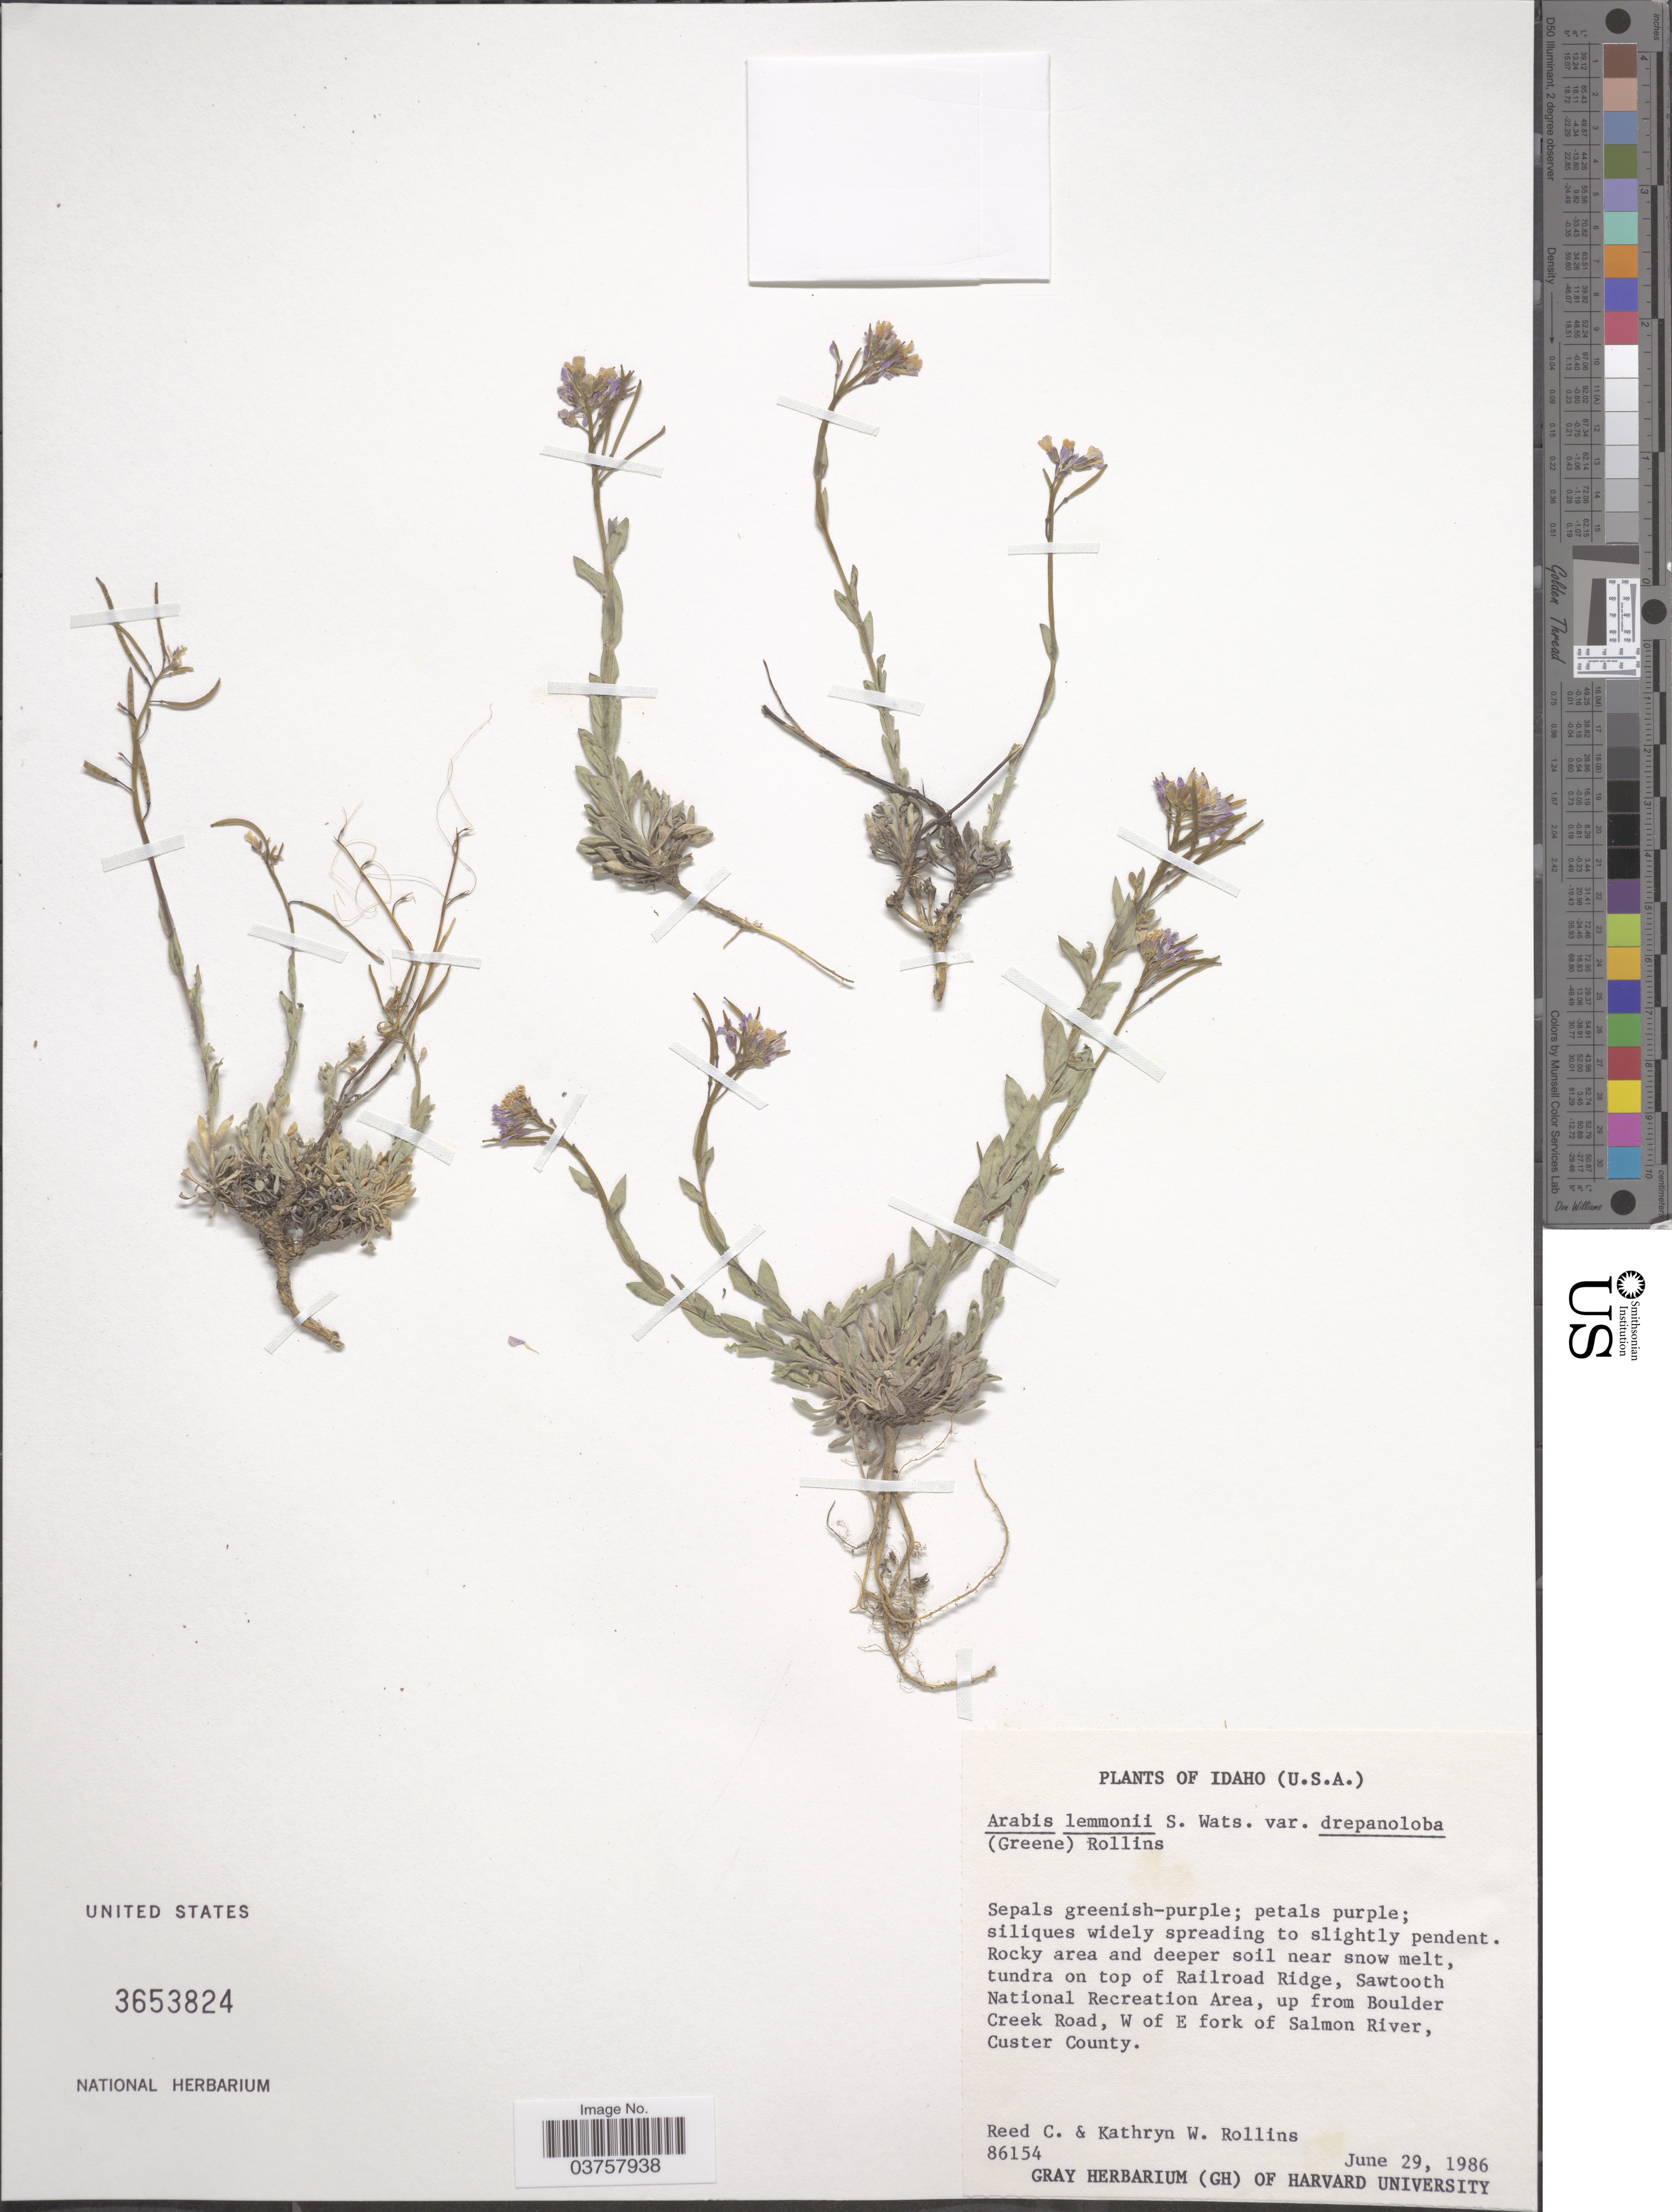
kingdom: Plantae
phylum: Tracheophyta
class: Magnoliopsida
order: Brassicales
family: Brassicaceae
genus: Arabis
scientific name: Arabis lemmonii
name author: S. Watson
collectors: R. C. Rollins & K. W. Rollins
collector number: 86154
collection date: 1986-06-29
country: United States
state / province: Idaho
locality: On top of Railroad Ridge, Sawtooth National Recreation Area, up from Boulder Creek Road, W of E fork of Salmon River, Custer County.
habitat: rocky area and deeper soil near snow melt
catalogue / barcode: US 3653824